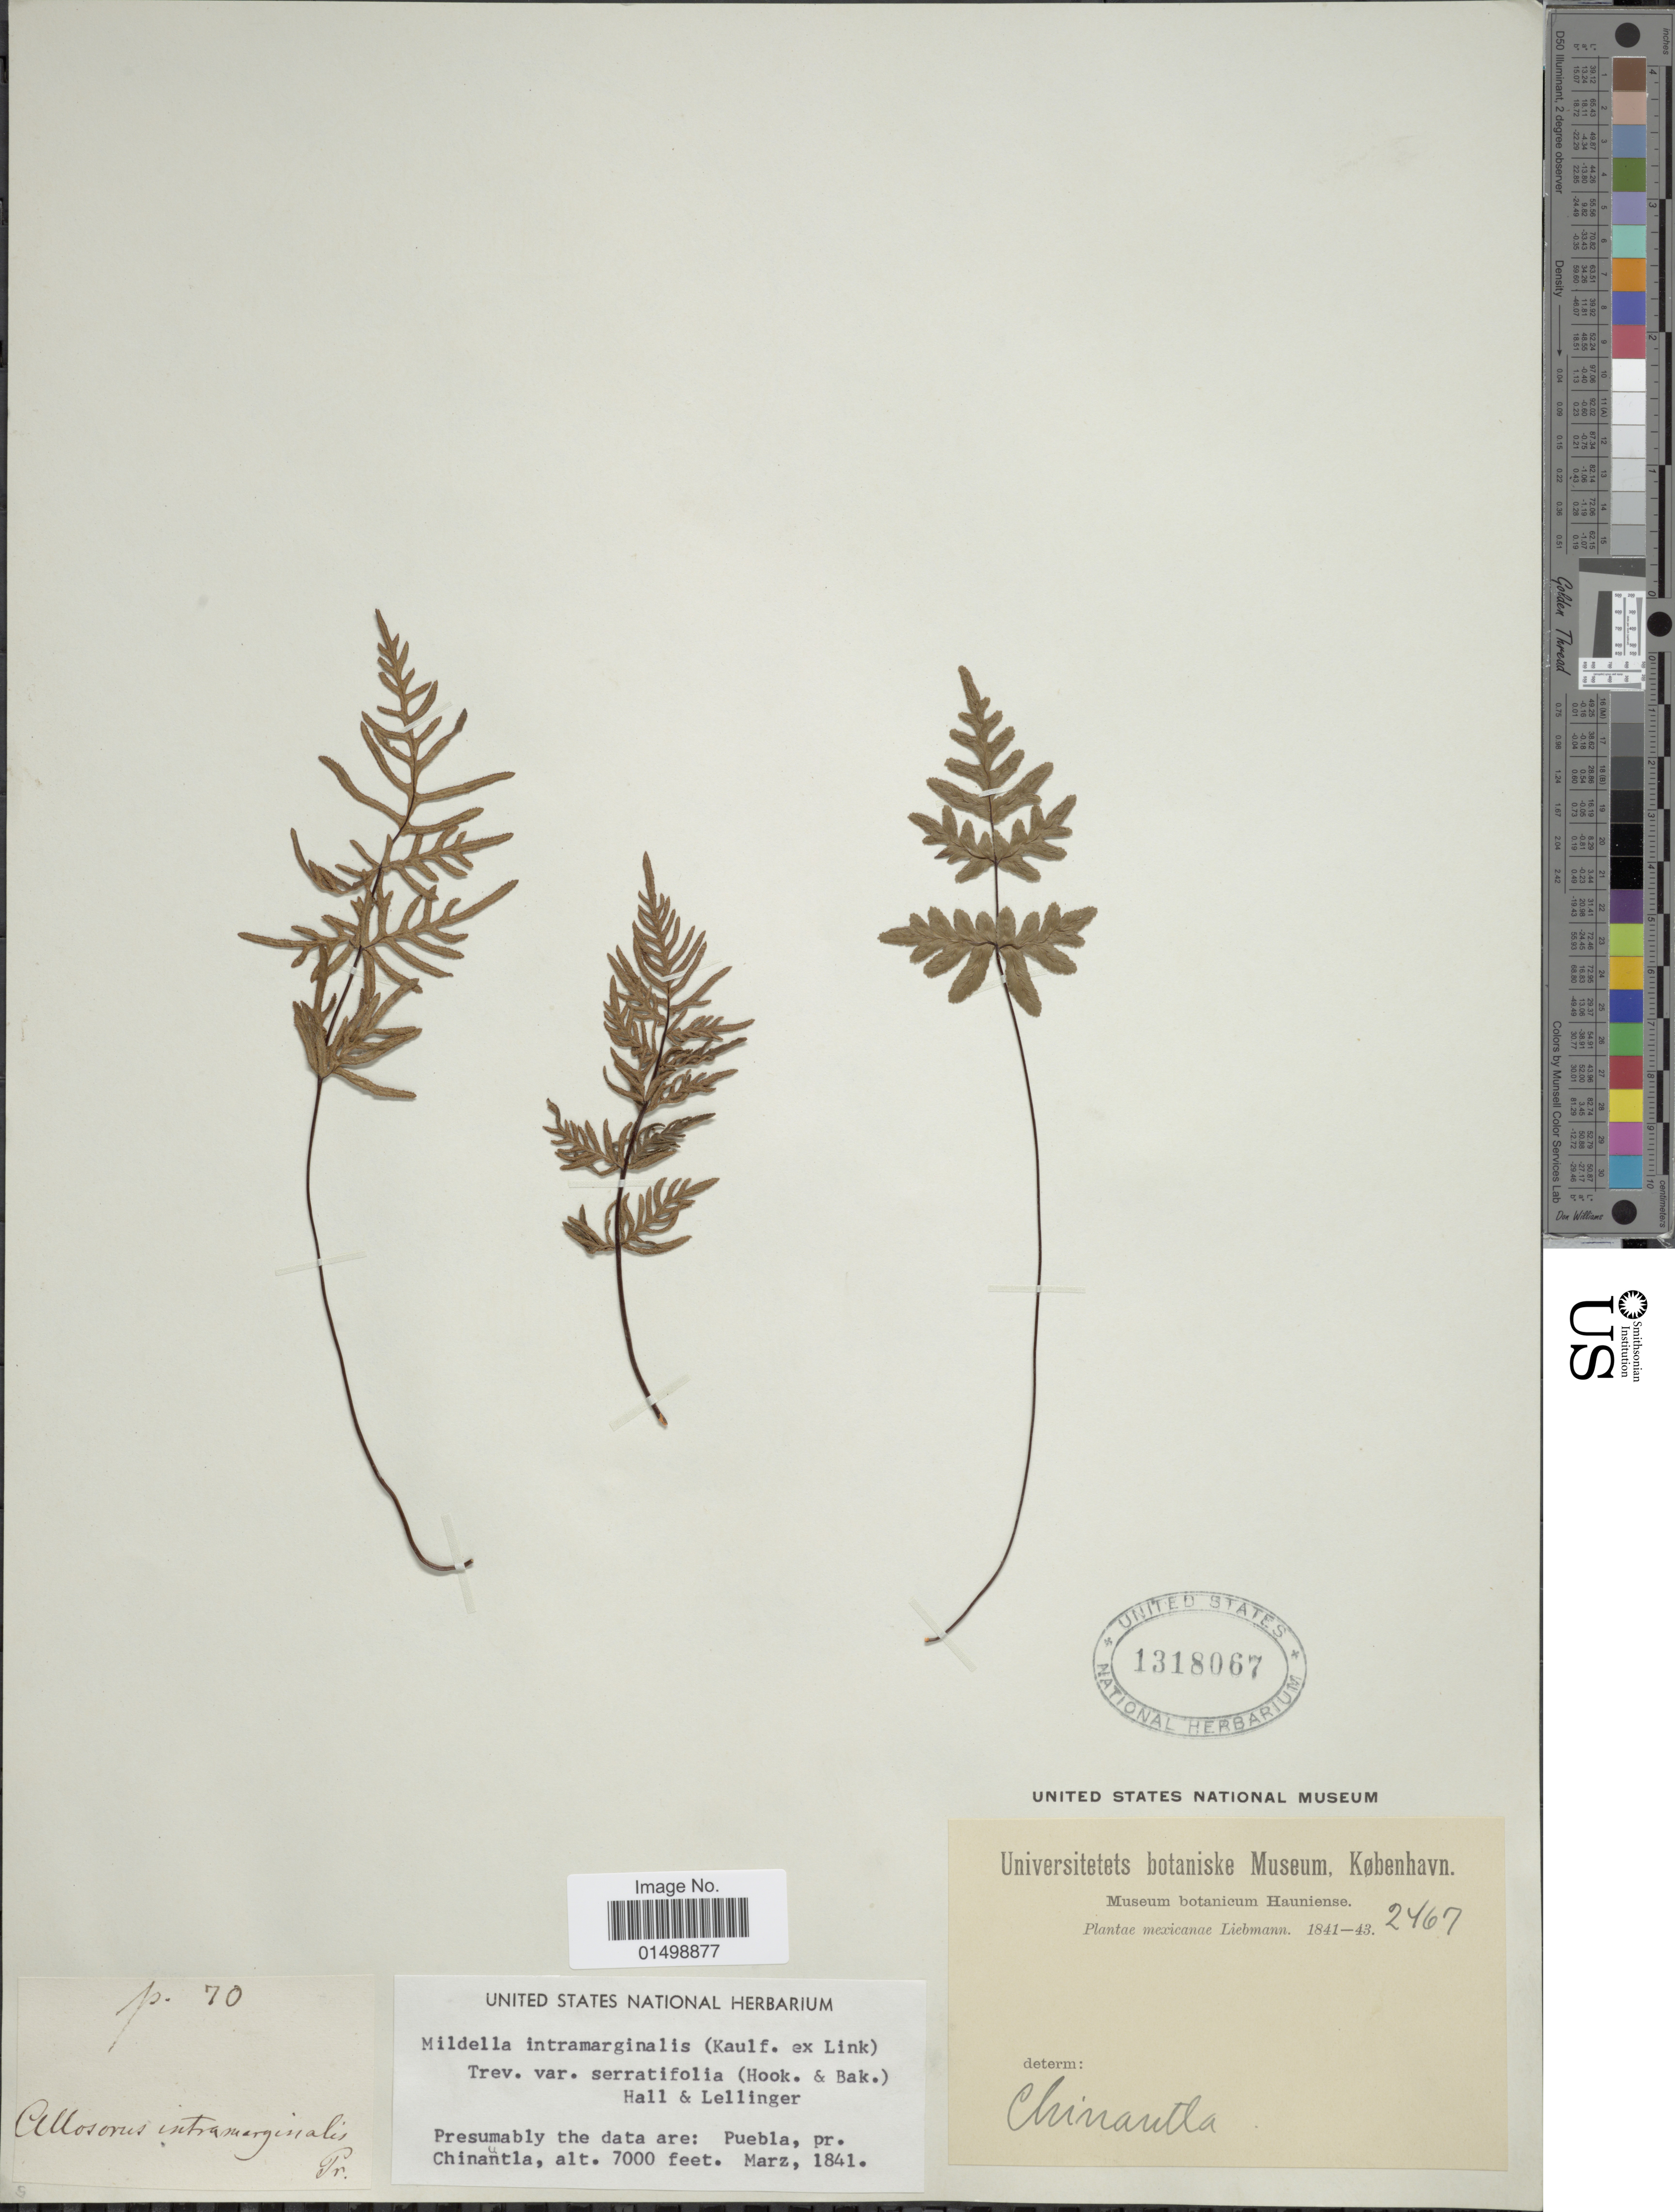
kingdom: Plantae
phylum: Tracheophyta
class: Polypodiopsida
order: Polypodiales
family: Pteridaceae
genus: Cheilanthes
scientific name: Cheilanthes intramarginalis var. serratifolia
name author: (Kaulf.) Hook.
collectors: Liebmann, --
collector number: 2467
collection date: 1841/1843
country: Mexico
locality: Chinantla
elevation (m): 2134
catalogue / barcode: US 1318067